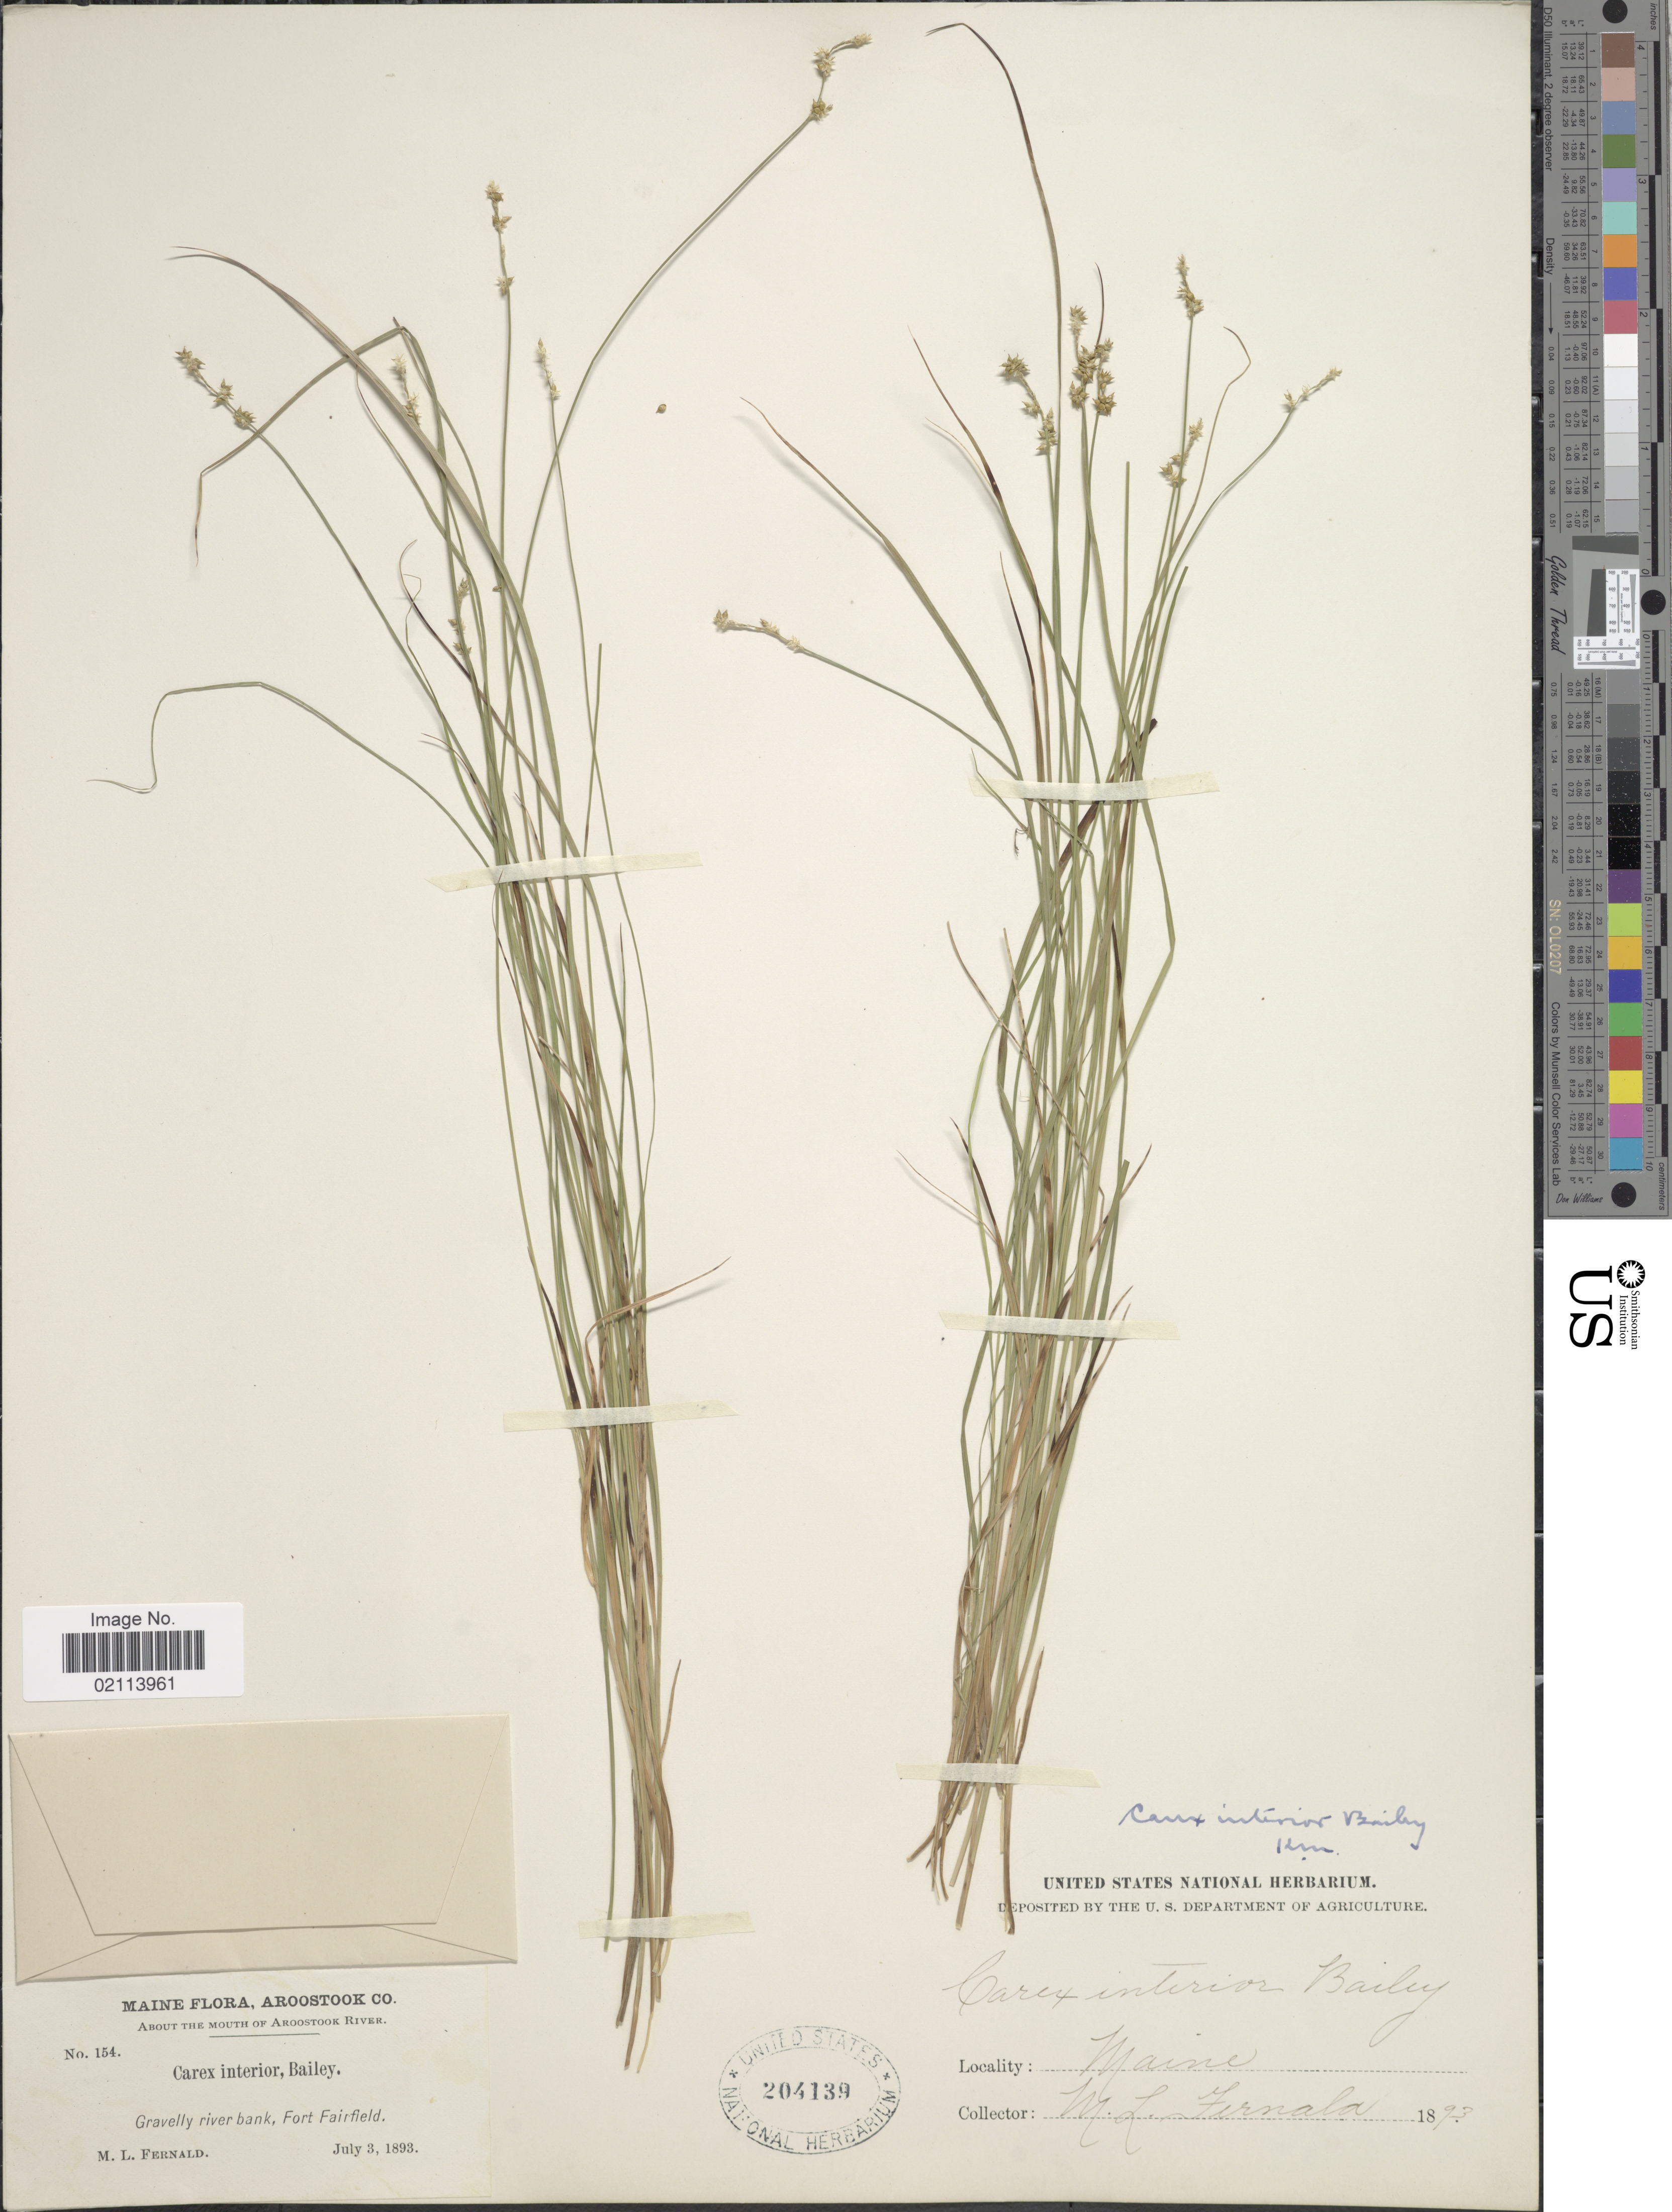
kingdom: Plantae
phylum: Tracheophyta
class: Liliopsida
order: Poales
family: Cyperaceae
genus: Carex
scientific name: Carex interior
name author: L.H. Bailey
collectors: M. L. Fernald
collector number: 154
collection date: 1893-07-03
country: United States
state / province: Maine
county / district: Aroostook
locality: about the mouth of Aroostook River, Gravelly river bank, Fort Fairfield.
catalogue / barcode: US 204139